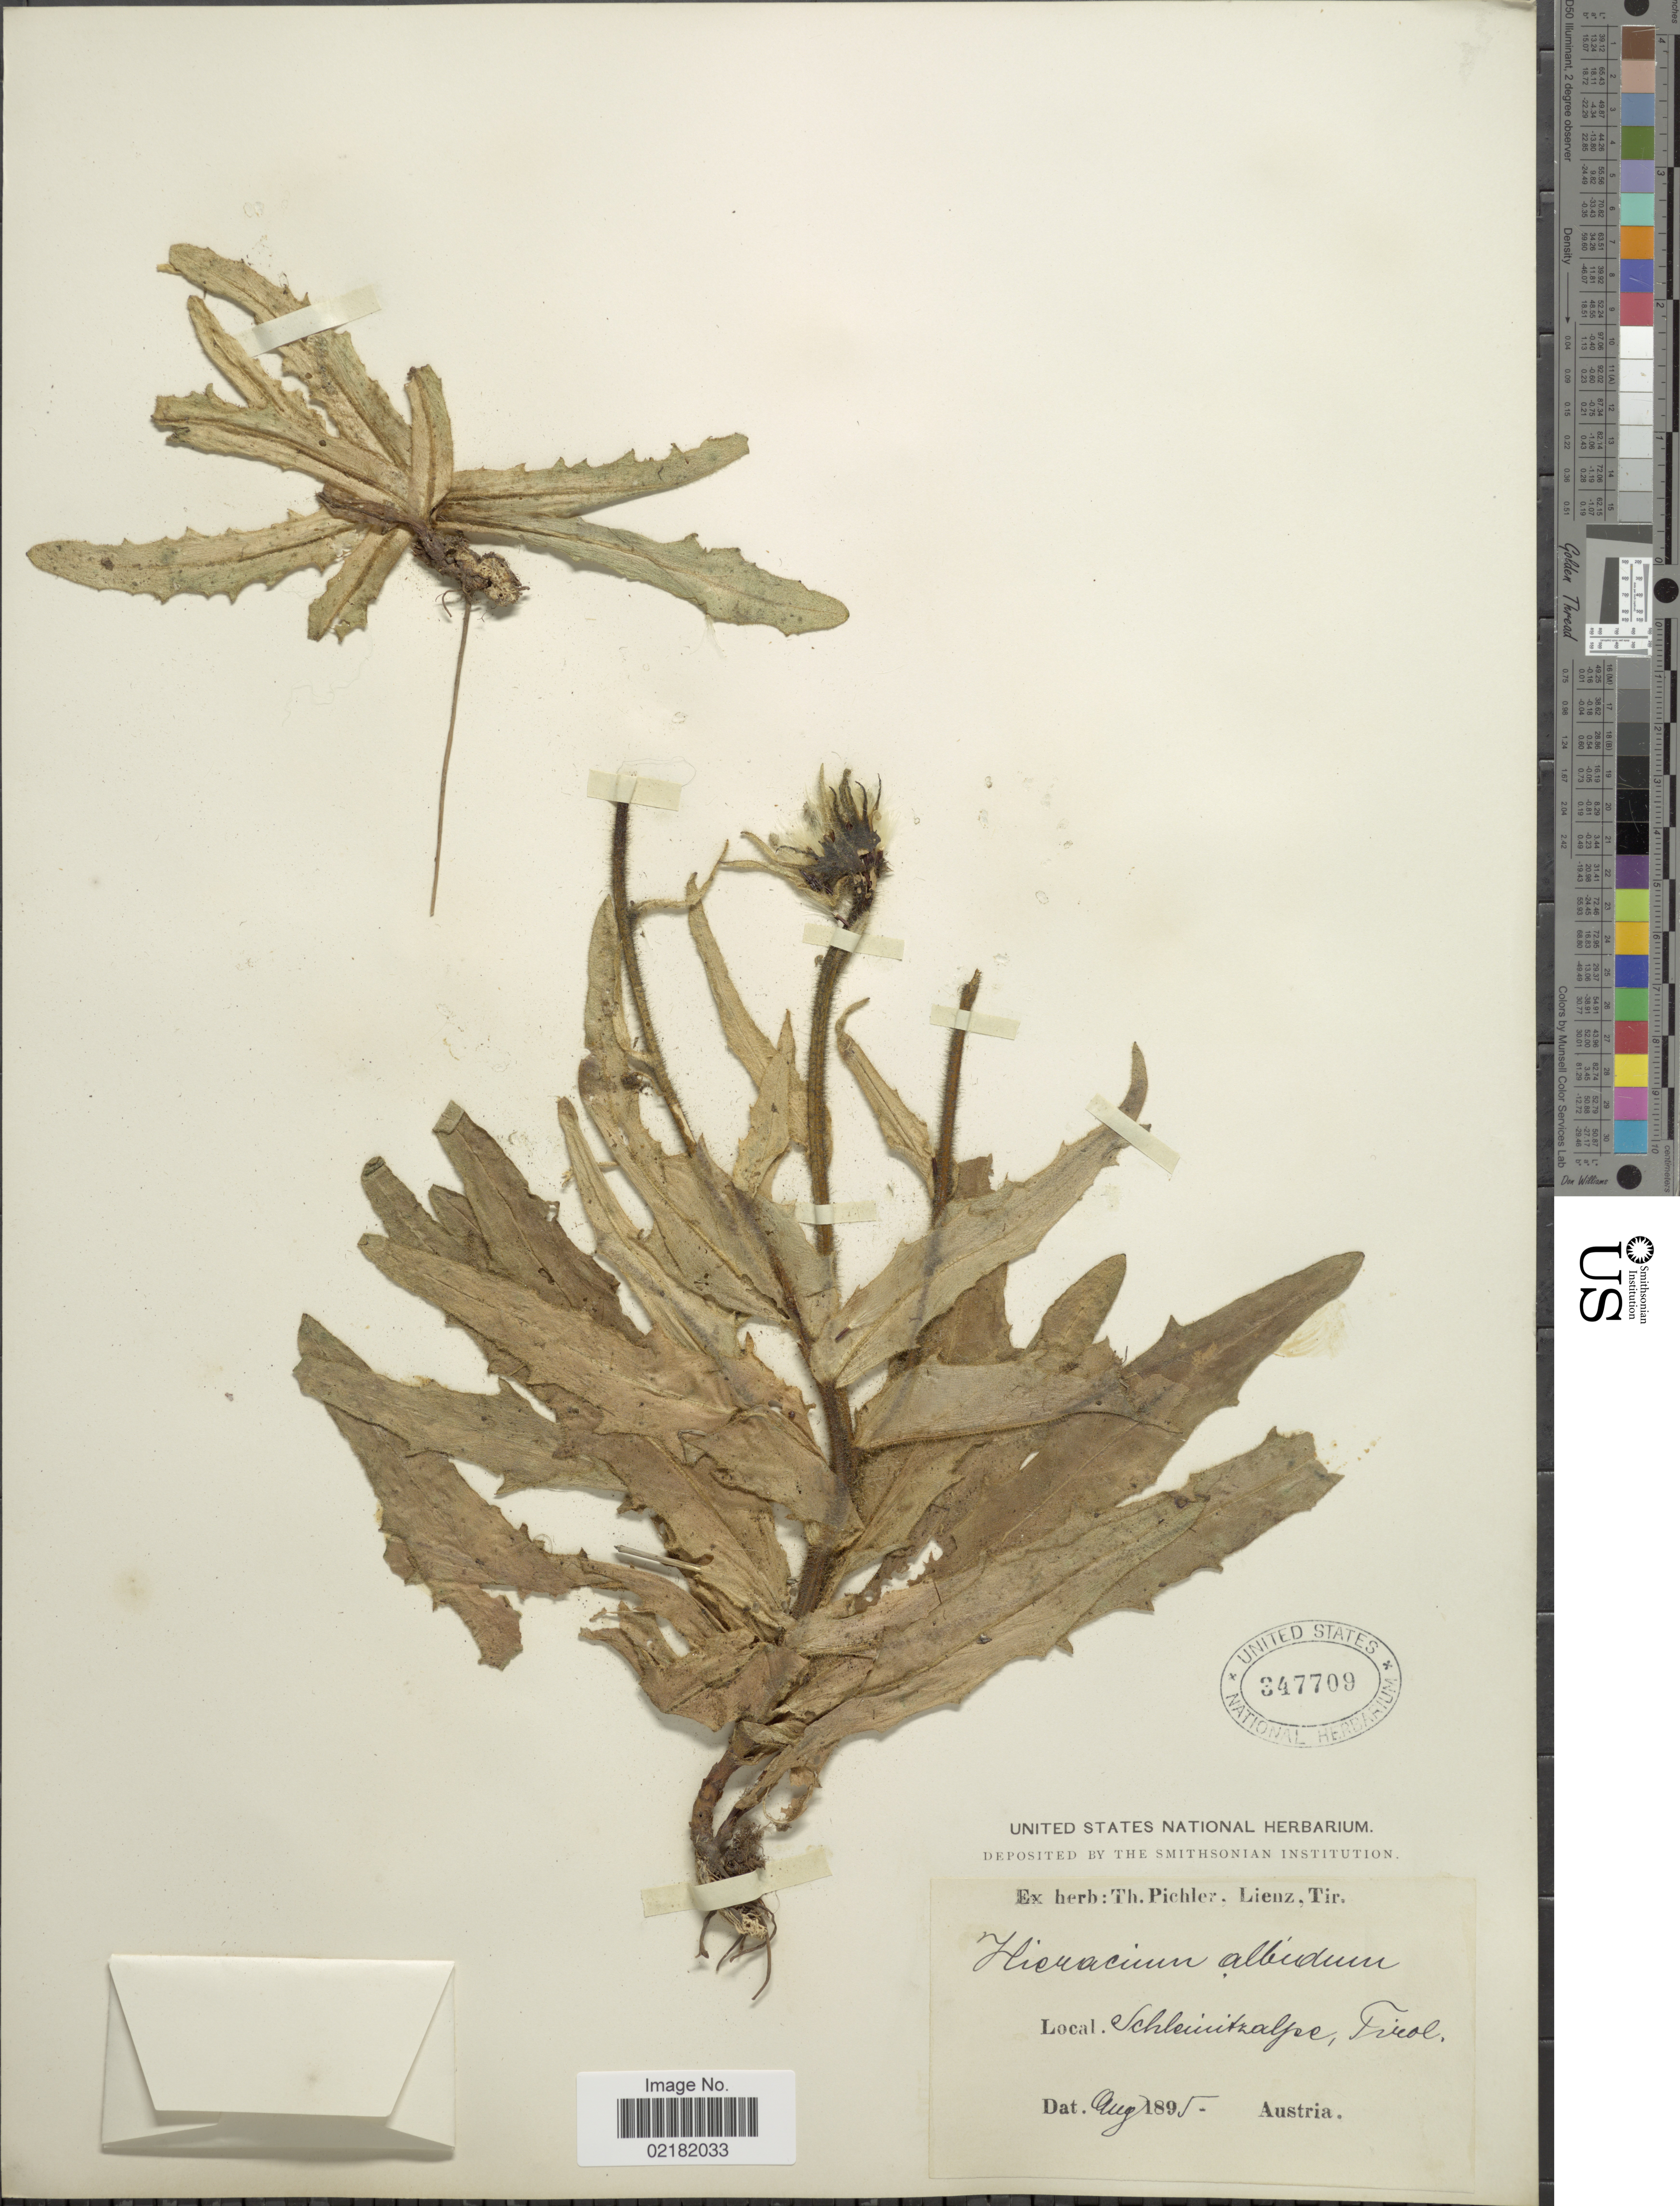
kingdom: Plantae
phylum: Tracheophyta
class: Magnoliopsida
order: Asterales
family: Asteraceae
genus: Schlagintweitia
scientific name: Schlagintweitia intybacea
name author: (All.) Griseb.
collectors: ex herb. T. Pichler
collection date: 1895-08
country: Austria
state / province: Tirol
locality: Schlewinitzalpe.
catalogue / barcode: US 347709